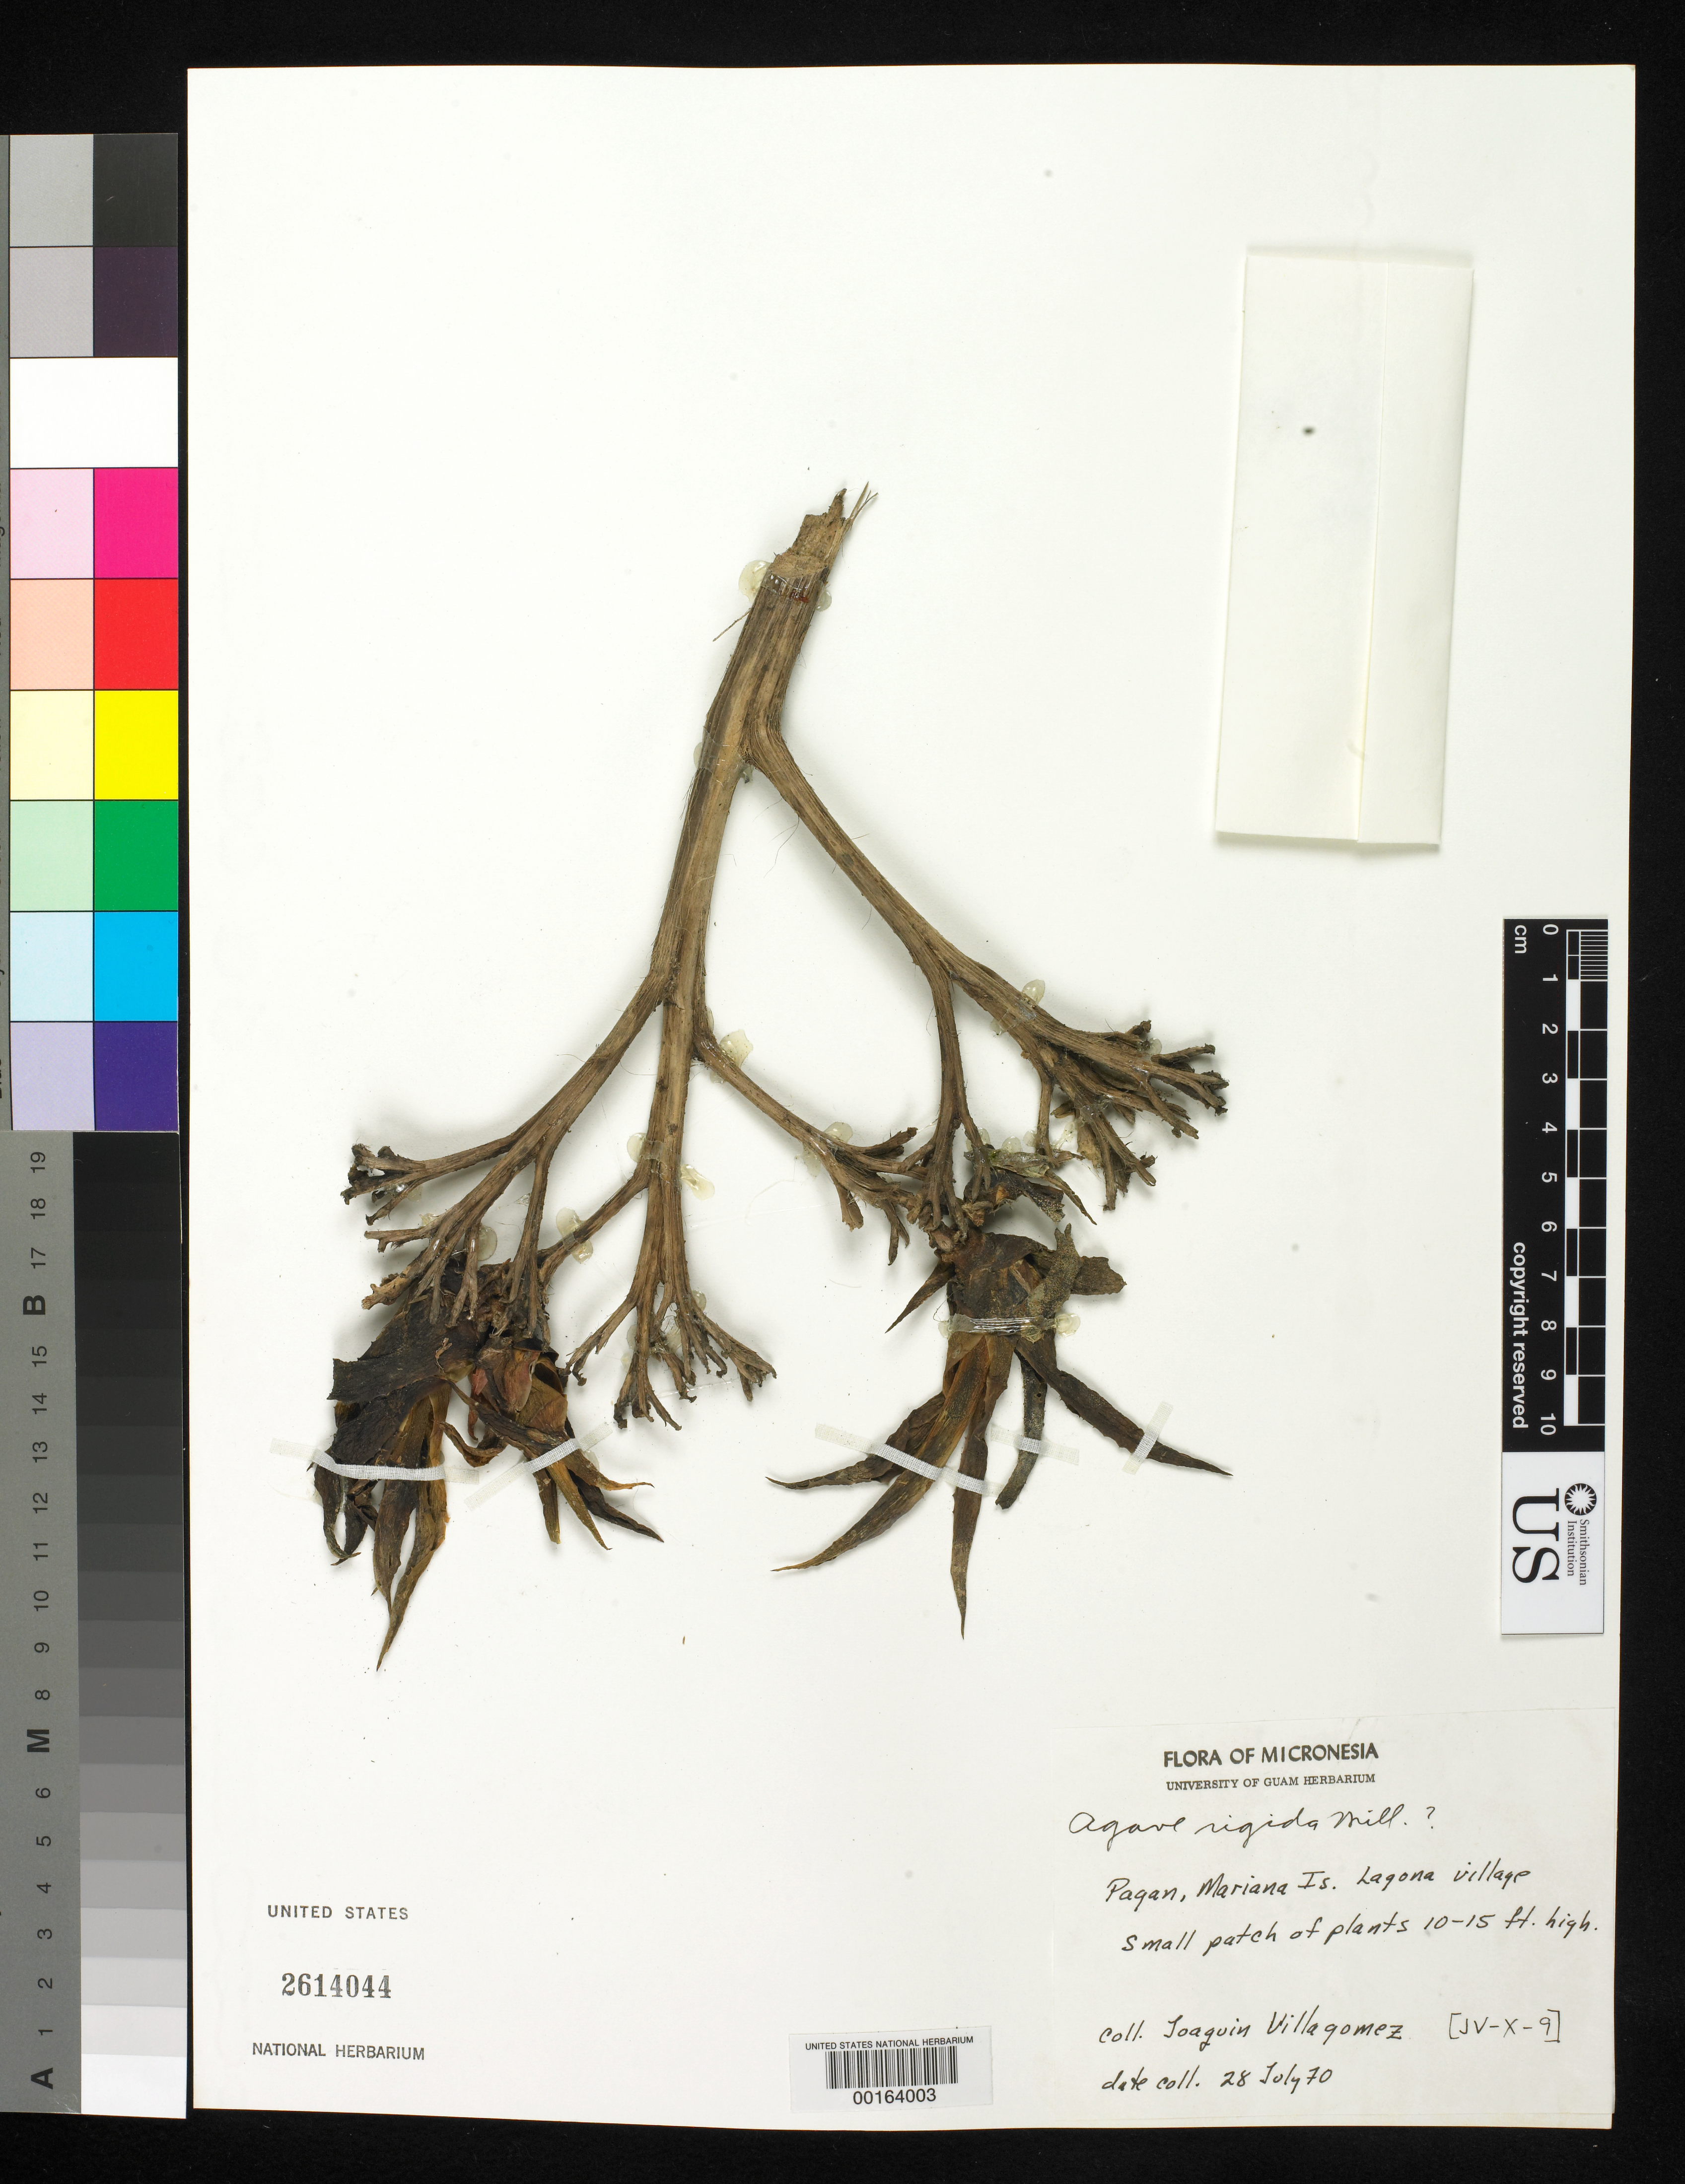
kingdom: Plantae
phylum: Tracheophyta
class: Liliopsida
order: Asparagales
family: Asparagaceae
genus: Agave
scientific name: Agave rigida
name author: Mill.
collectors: J. Villagomez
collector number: Jv-x-9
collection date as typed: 28 Jul 1970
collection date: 1970-07-28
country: Northern Mariana Islands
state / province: Northern Islands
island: Pagan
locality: Lagona village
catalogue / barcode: US 2614044